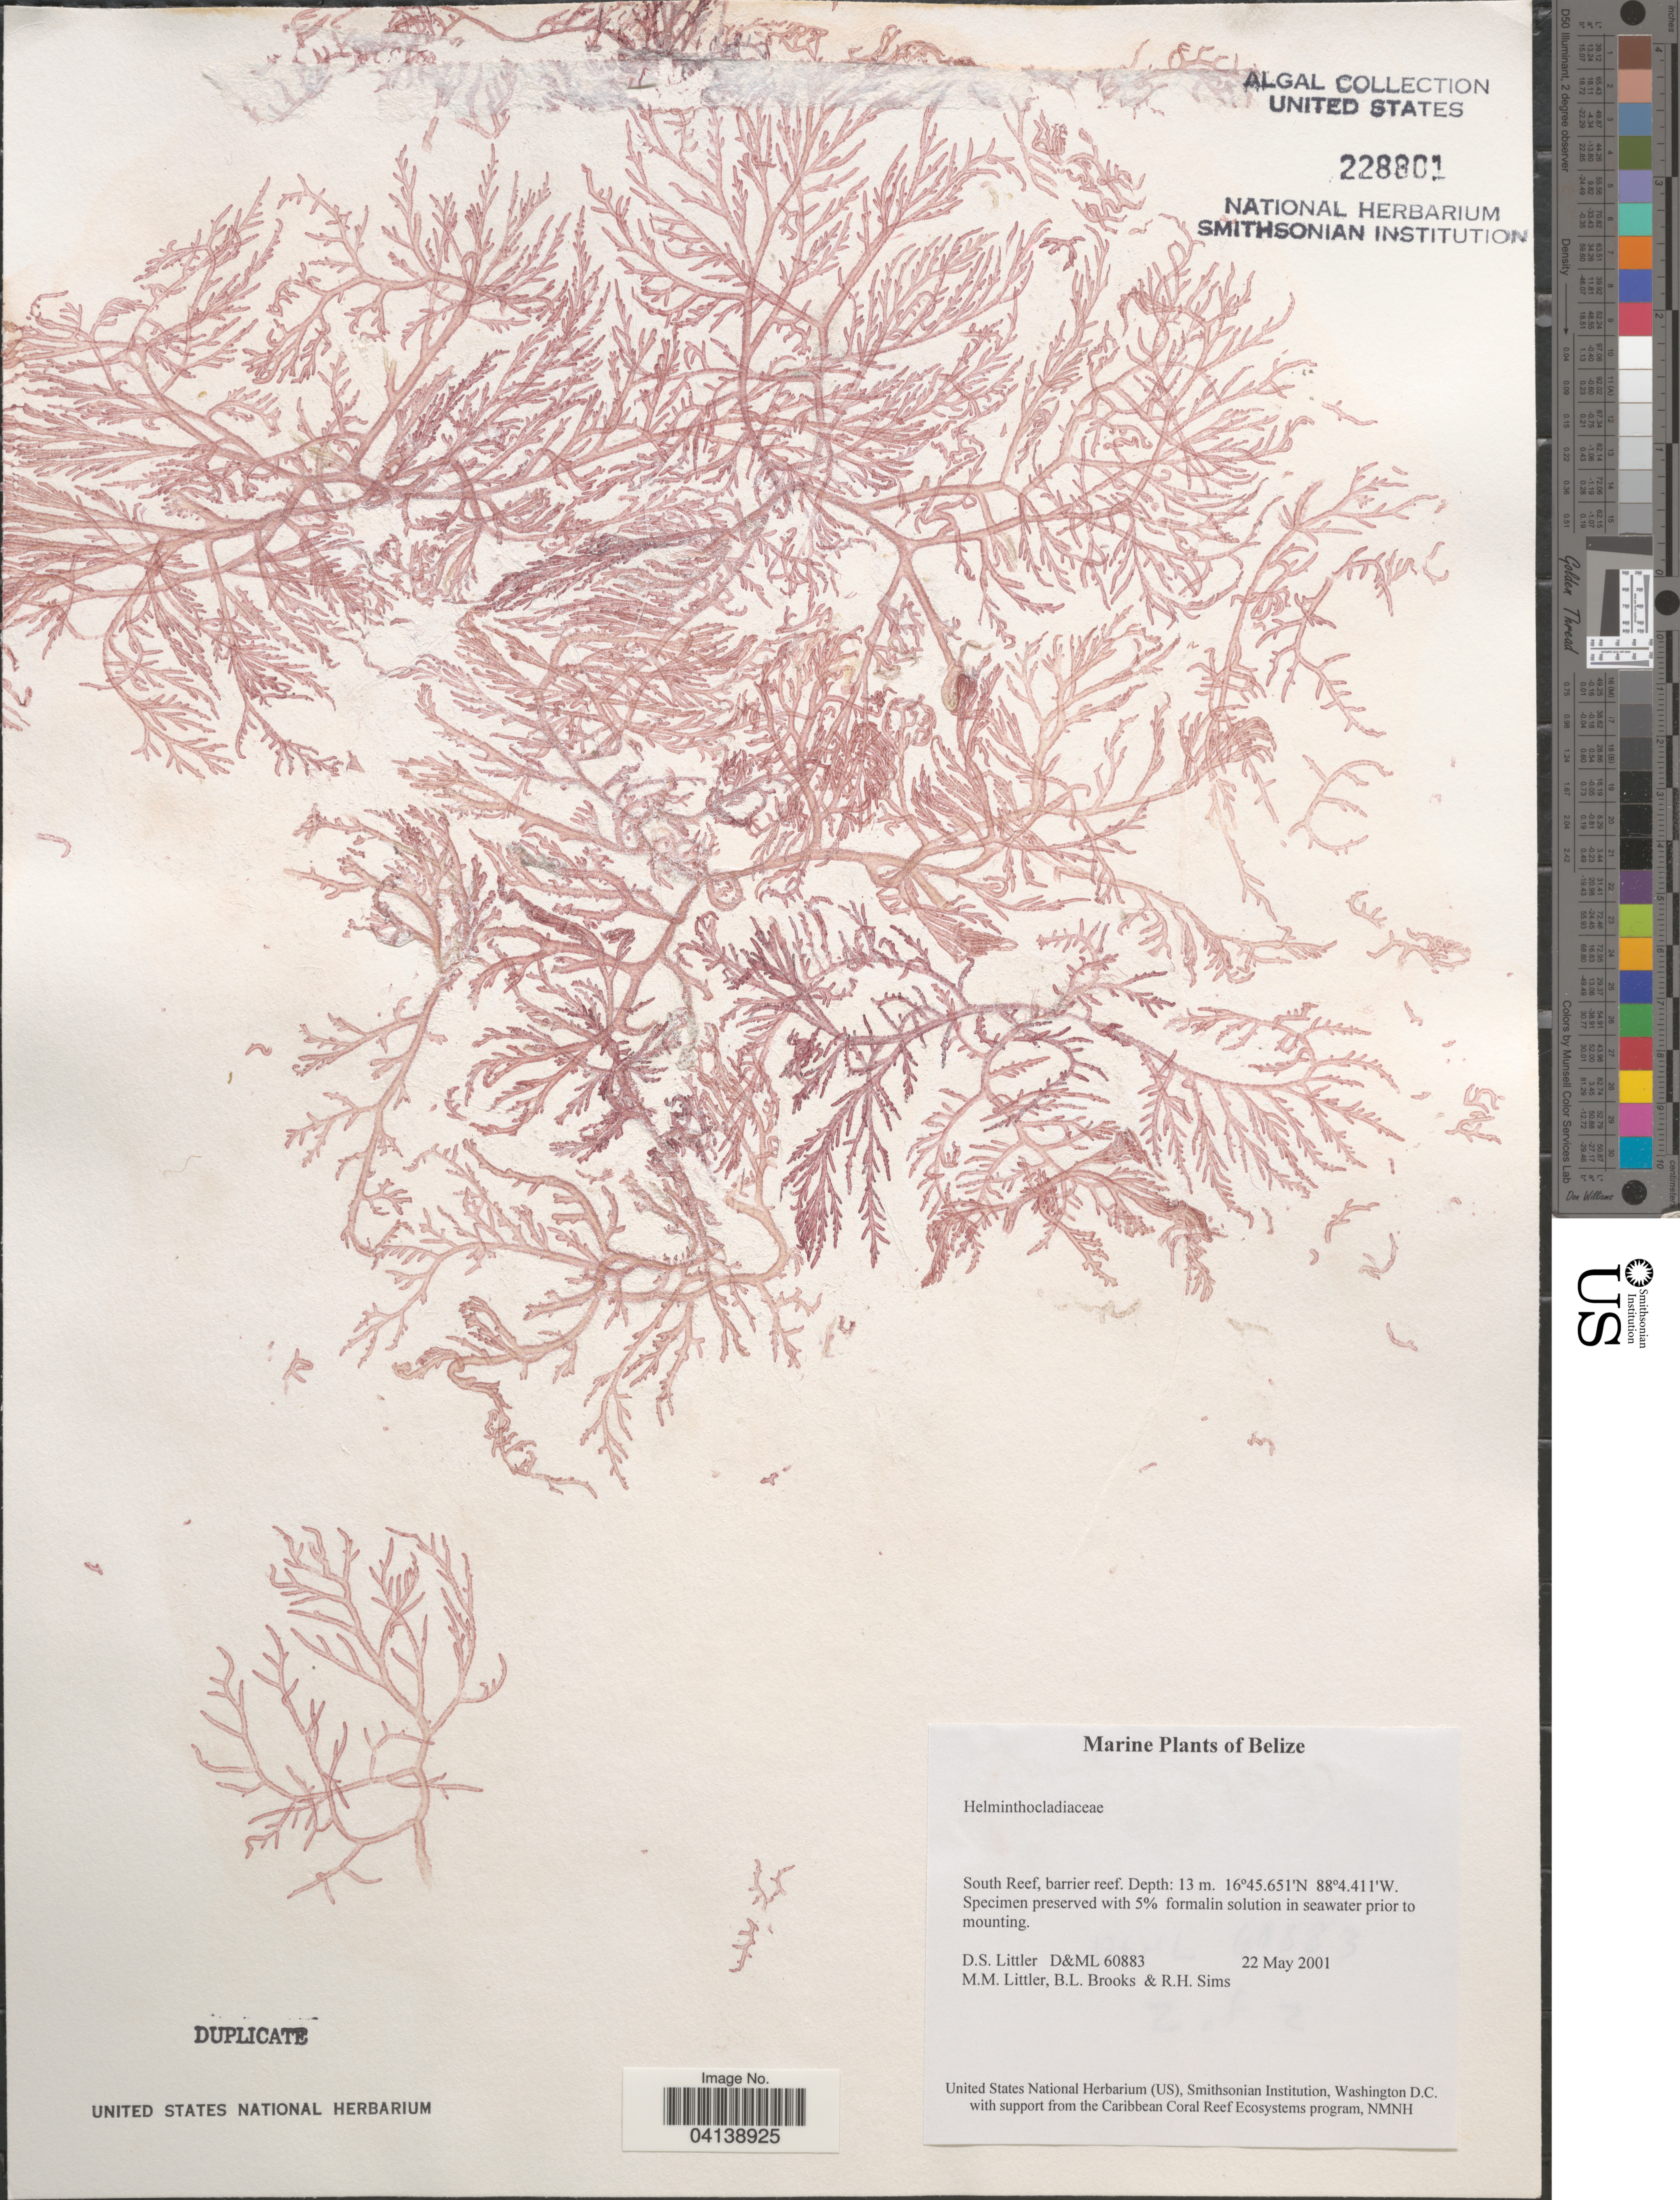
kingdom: Plantae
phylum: Rhodophyta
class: Florideophyceae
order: Nemaliales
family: Helminthocladiaceae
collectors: D. S. Littler, B. Brooks & R. H. Sims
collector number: D&ML60883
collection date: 2001-05-22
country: Belize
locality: South Reef, barrier reef.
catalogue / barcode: US 228801